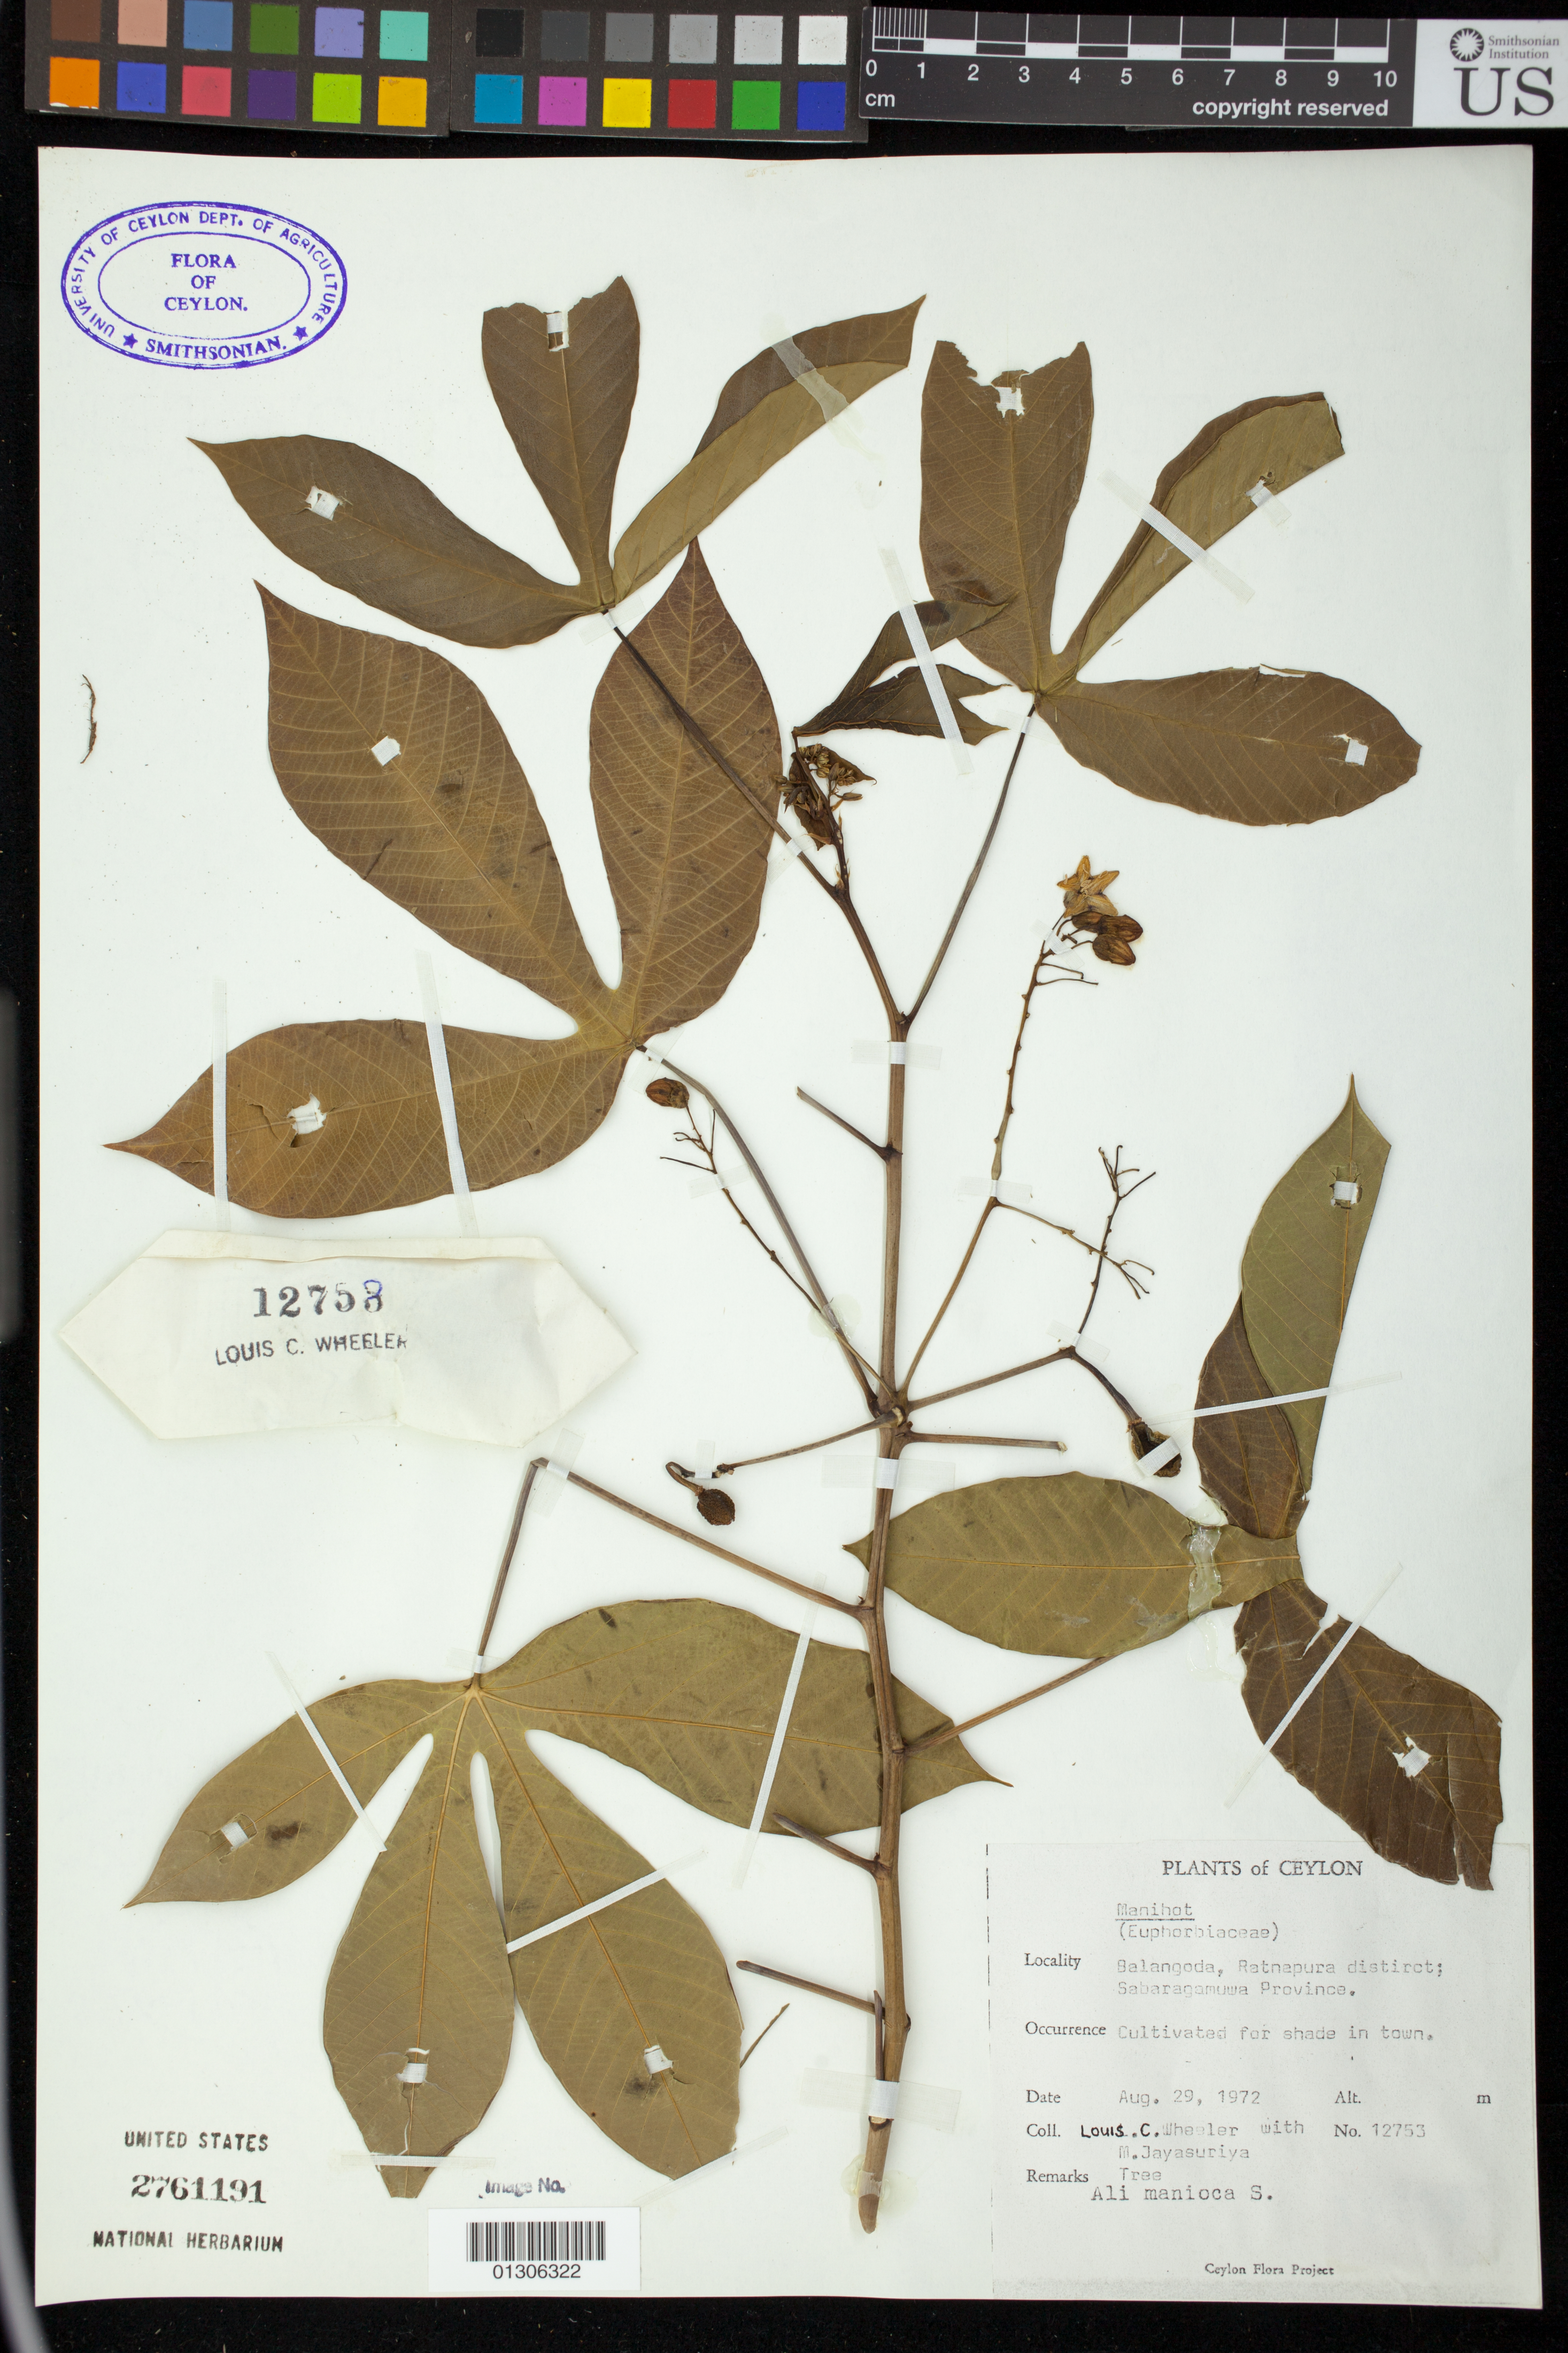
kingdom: Plantae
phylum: Tracheophyta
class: Magnoliopsida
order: Malpighiales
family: Euphorbiaceae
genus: Manihot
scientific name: Manihot glaziovii x M. esculenta Crantz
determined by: Mendoza, M.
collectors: L. C. Wheeler & M. Jayasuriya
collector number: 12753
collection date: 1972-08-29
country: Sri Lanka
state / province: Sabaragamuwa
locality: Balangoda, Ratnapua district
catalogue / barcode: US 2761191